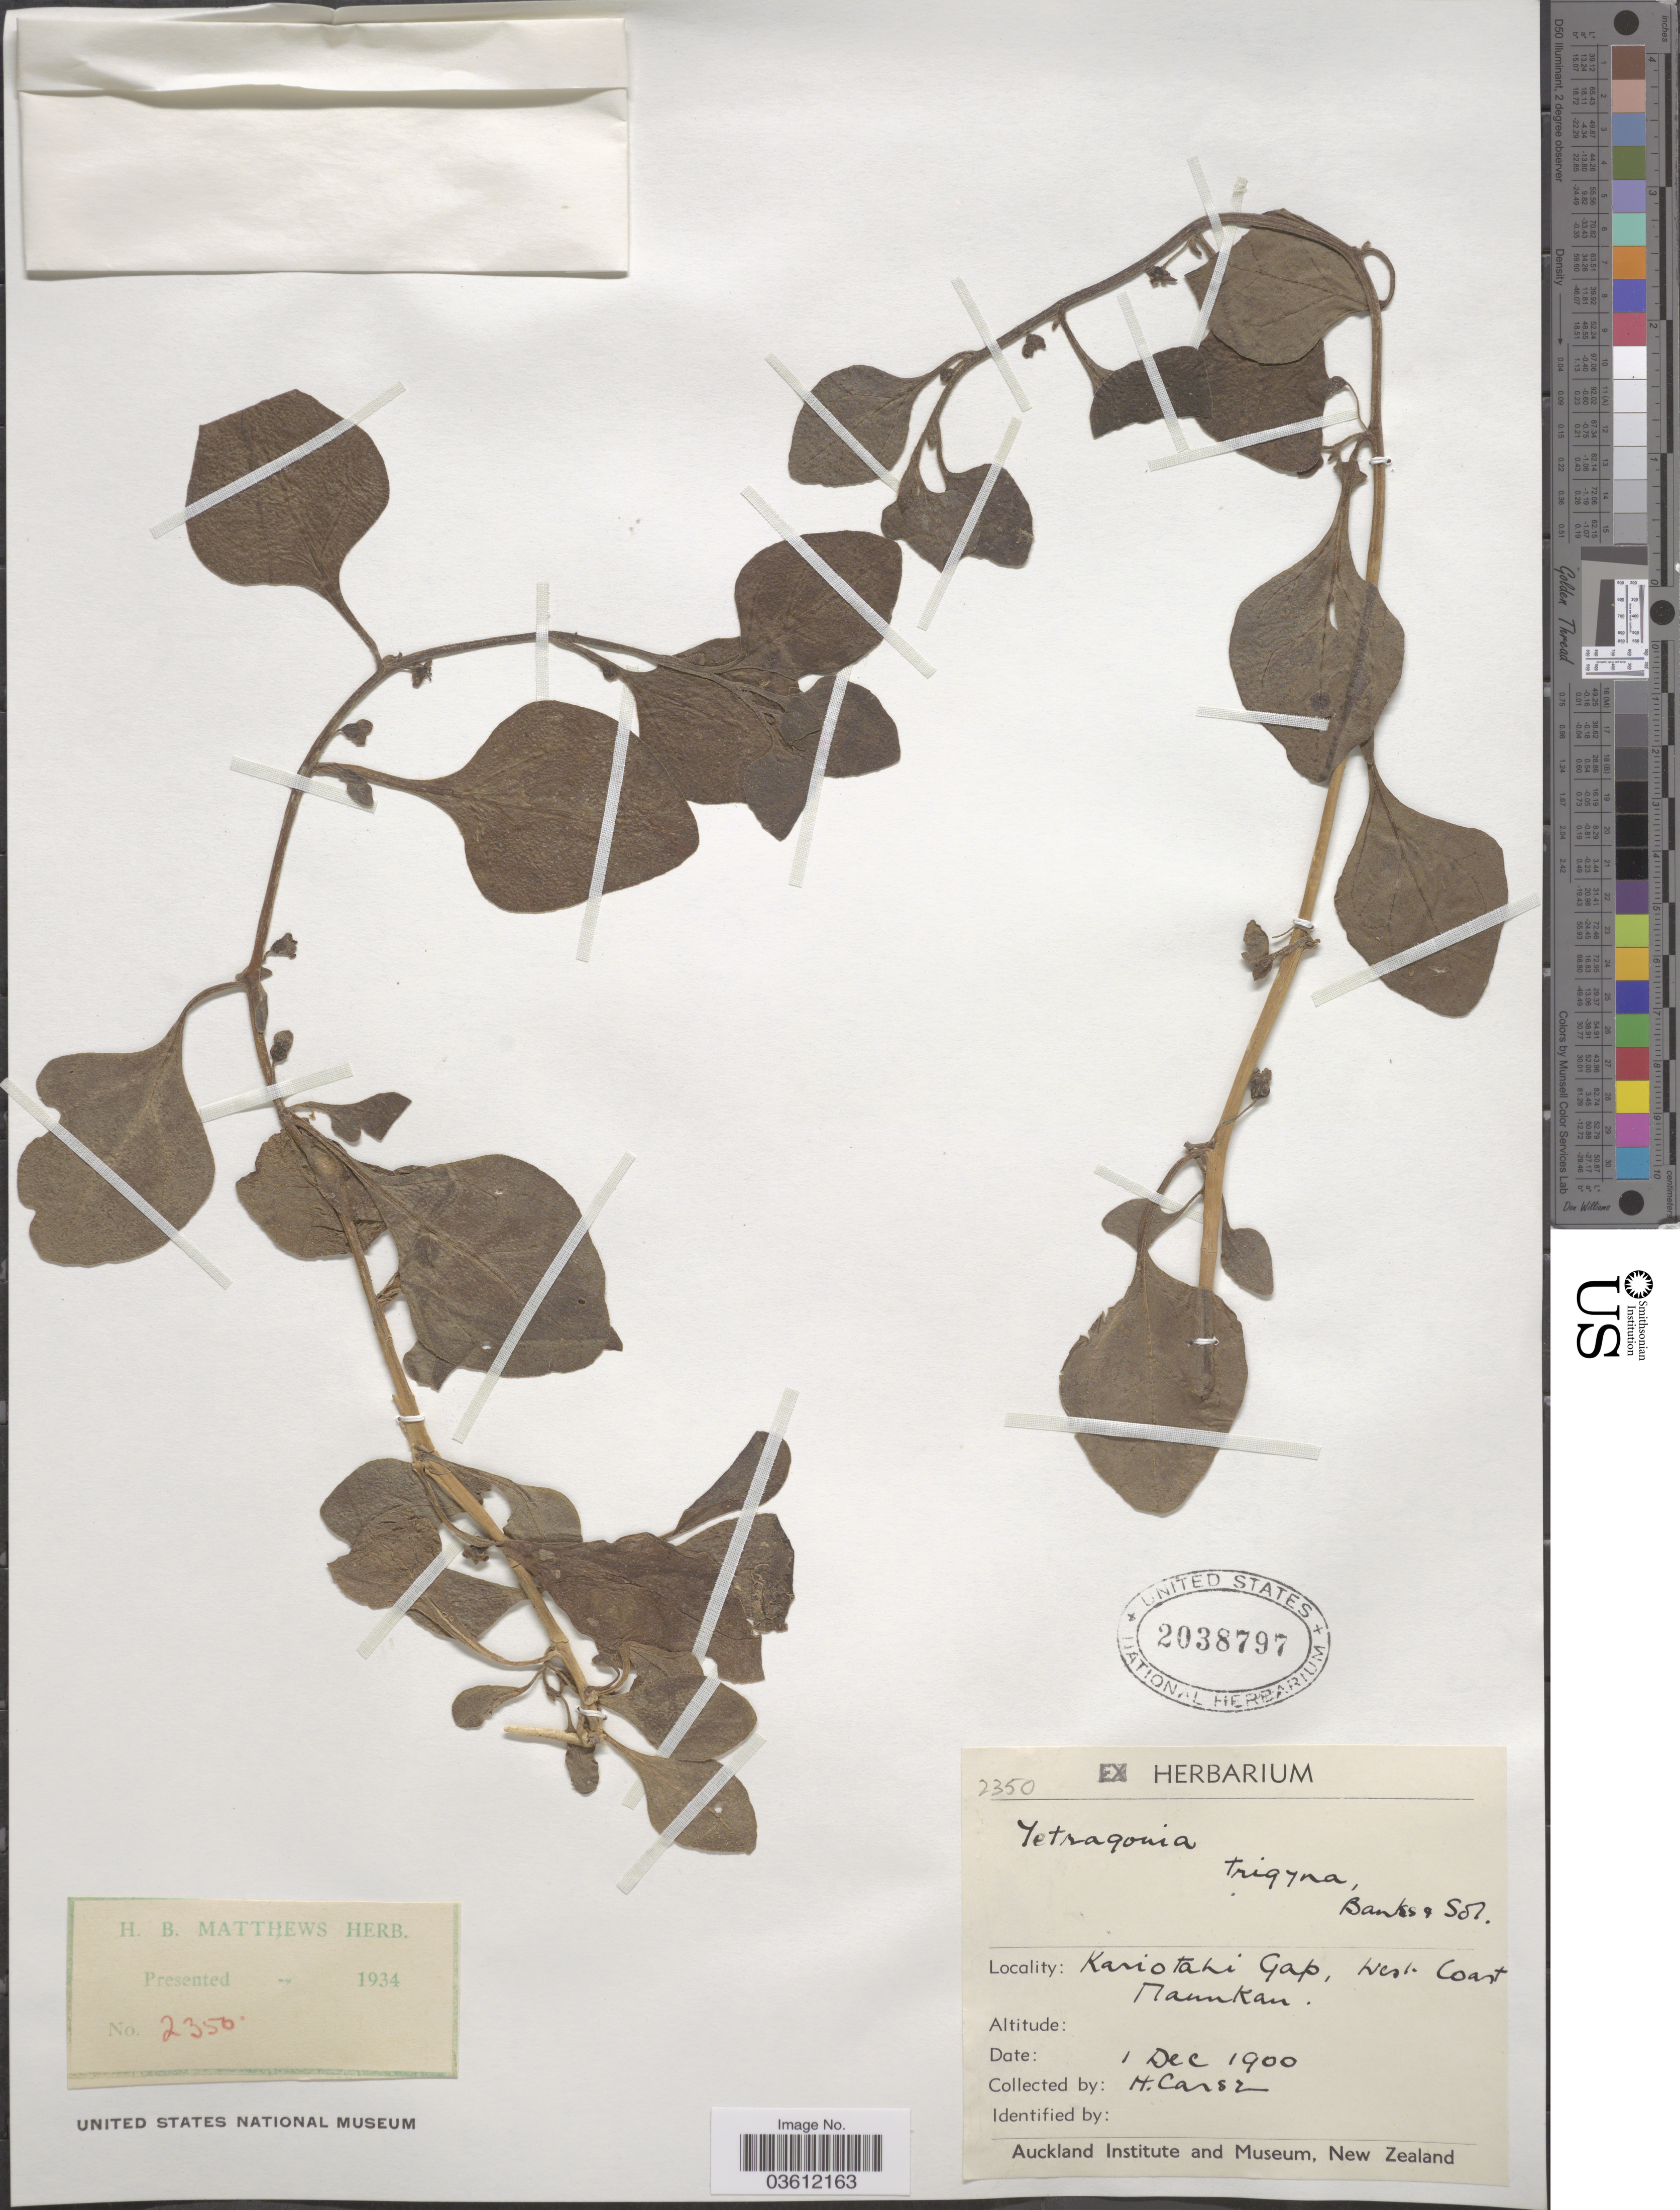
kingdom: Plantae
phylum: Tracheophyta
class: Magnoliopsida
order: Caryophyllales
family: Aizoaceae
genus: Tetragonia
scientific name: Tetragonia trigyna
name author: Banks & Sol. ex Hook. f.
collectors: H. Carse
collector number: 2350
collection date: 1900-12-01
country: New Zealand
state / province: Auckland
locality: Kariotahi Gap, West Coast Manukau.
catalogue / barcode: US 2038797